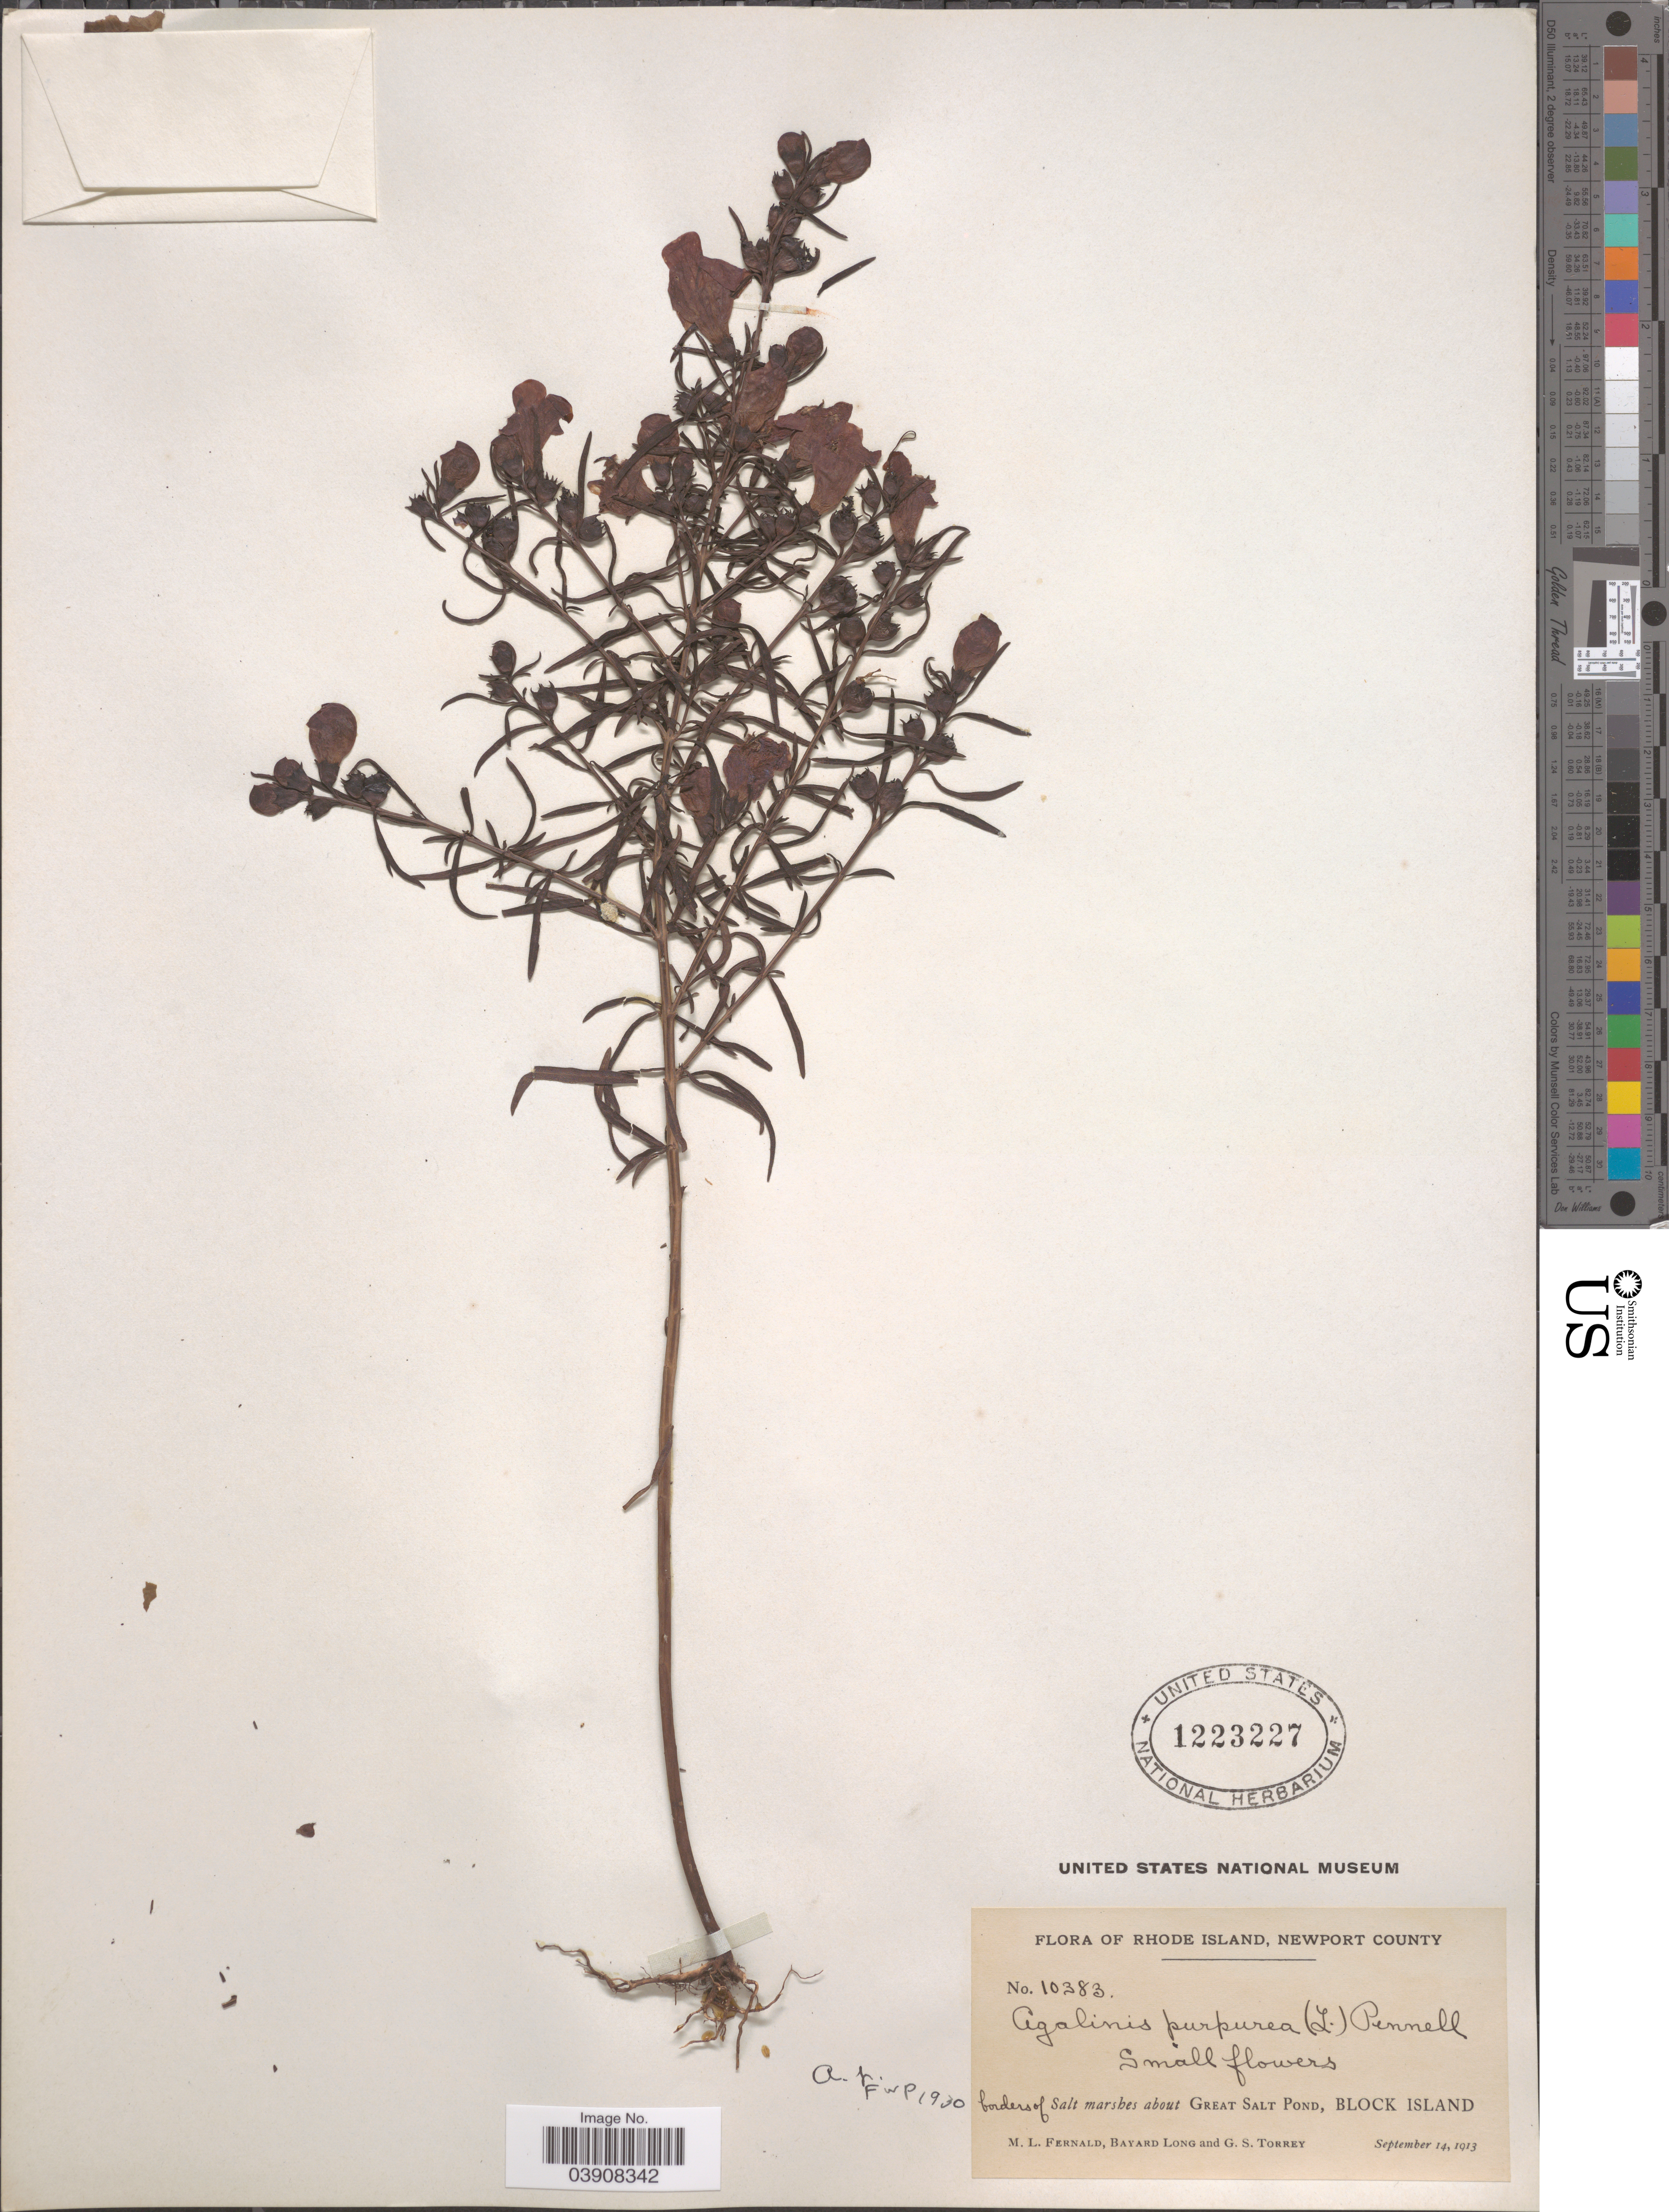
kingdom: Plantae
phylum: Tracheophyta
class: Magnoliopsida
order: Lamiales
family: Orobanchaceae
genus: Agalinis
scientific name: Agalinis purpurea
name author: (L.) Pennell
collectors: M. L. Fernald, B. Long & G. S. Torrey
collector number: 10383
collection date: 1913-09-14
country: United States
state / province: Rhode Island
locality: Newport County. Borders of Salt marshes about Great Salt Pond, Block Island.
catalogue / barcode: US 1223227